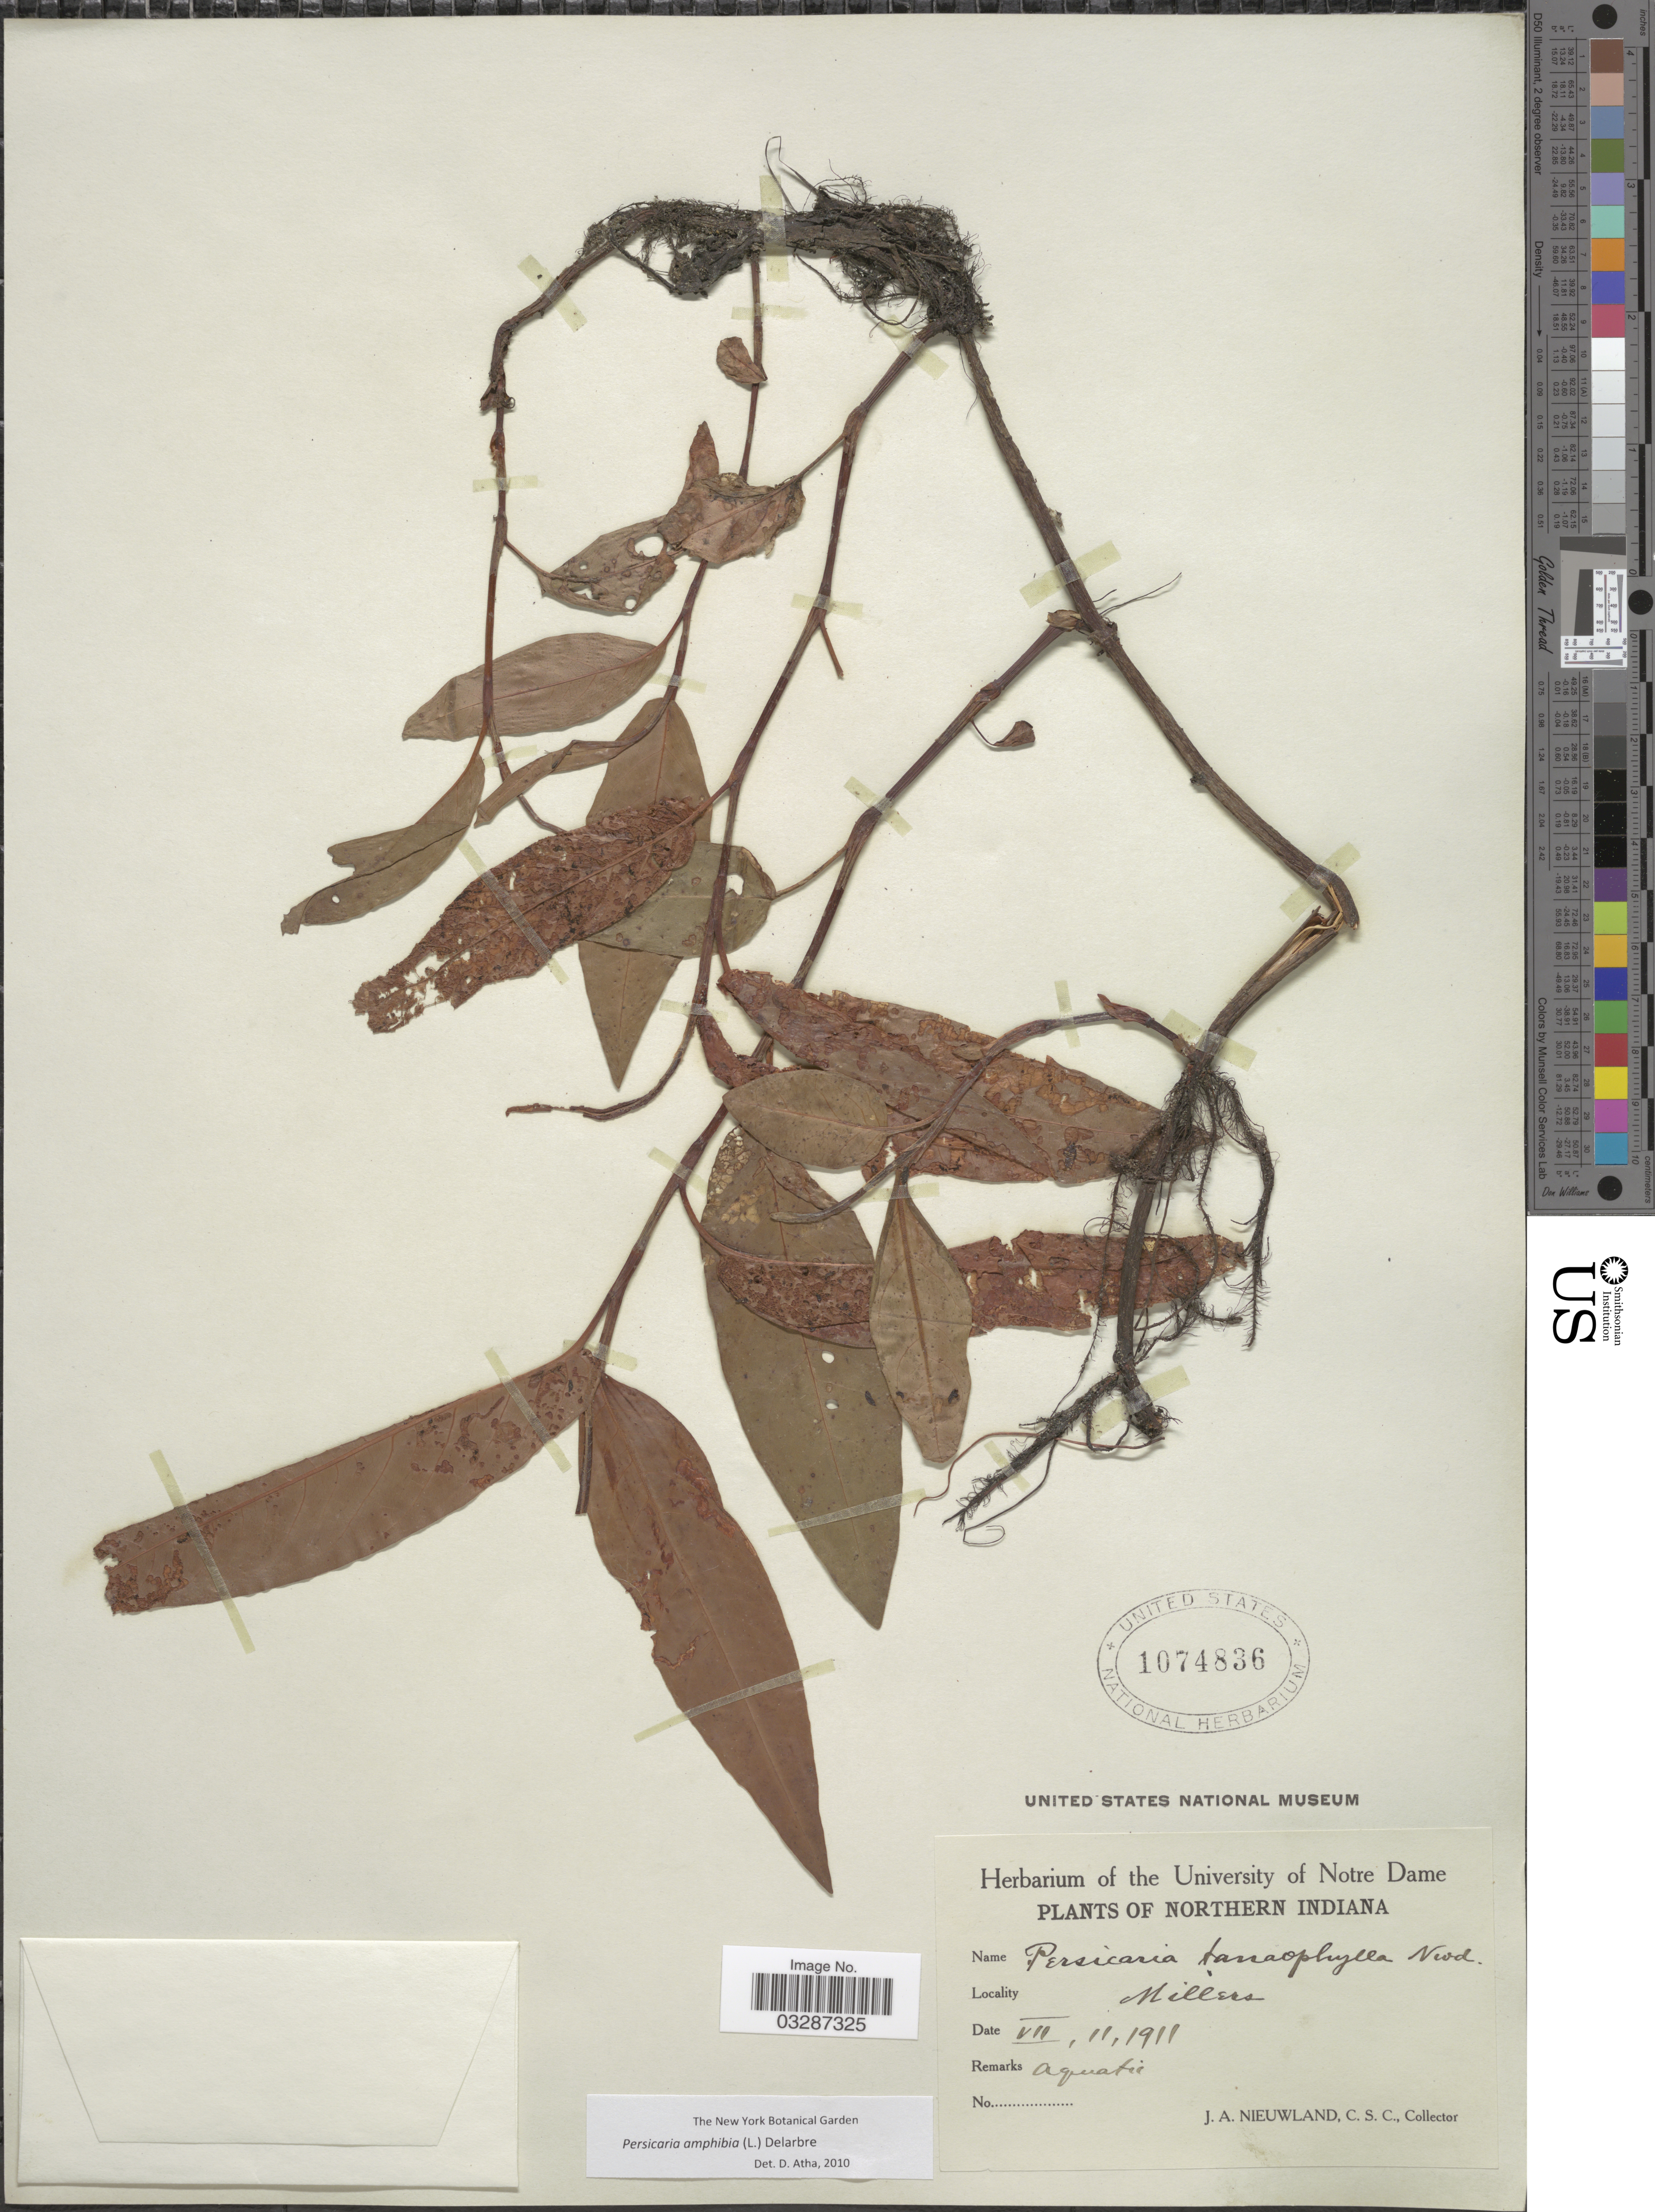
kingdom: Plantae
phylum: Tracheophyta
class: Magnoliopsida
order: Caryophyllales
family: Polygonaceae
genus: Persicaria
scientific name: Persicaria amphibia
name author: (L.) Delarbre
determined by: Atha, D. E.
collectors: J. A. Nieuwland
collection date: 1911-07-11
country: United States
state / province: Indiana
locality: Northern Indiana. Millers.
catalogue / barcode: US 1074836